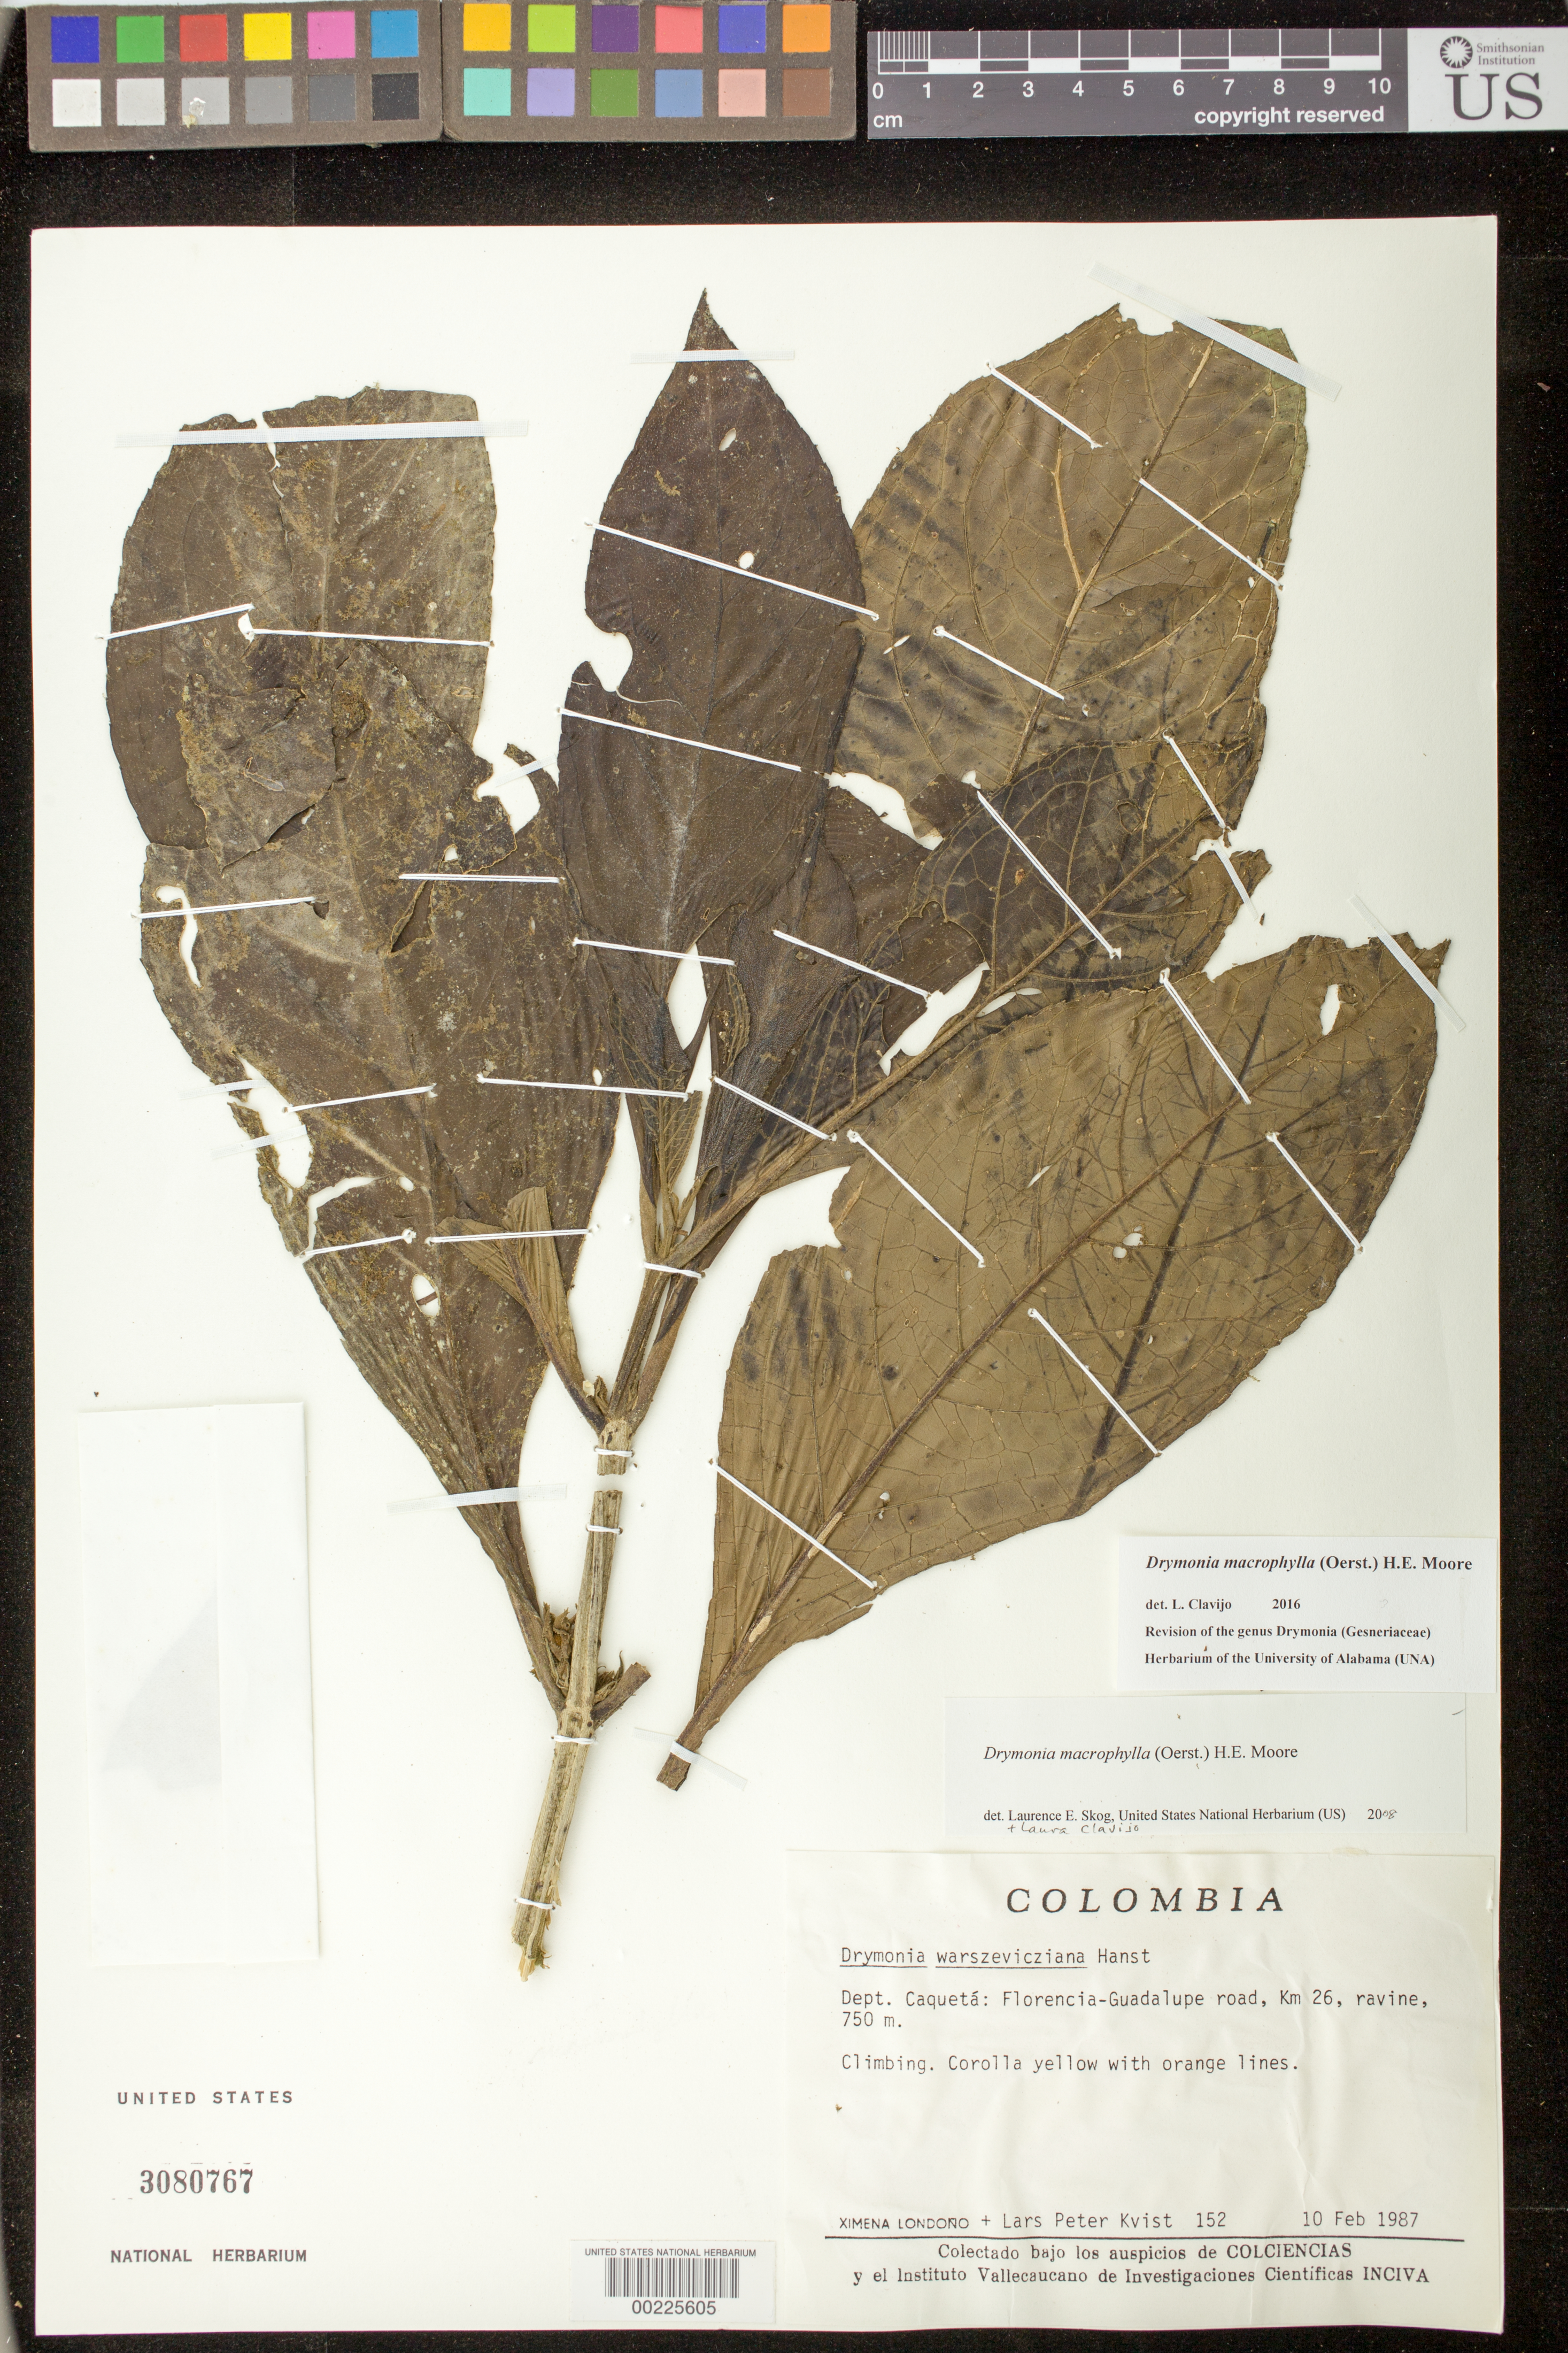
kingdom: Plantae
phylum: Tracheophyta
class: Magnoliopsida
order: Lamiales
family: Gesneriaceae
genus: Drymonia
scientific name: Drymonia coccinea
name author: (Aubl.) Wiehler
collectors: X. Londoño & L. P. Kvist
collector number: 152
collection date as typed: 10 Feb 1987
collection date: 1987-02-10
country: Colombia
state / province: Caquetá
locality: Florencia - Guadalupe road, km 26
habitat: Ravine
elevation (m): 750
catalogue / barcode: US 3080767